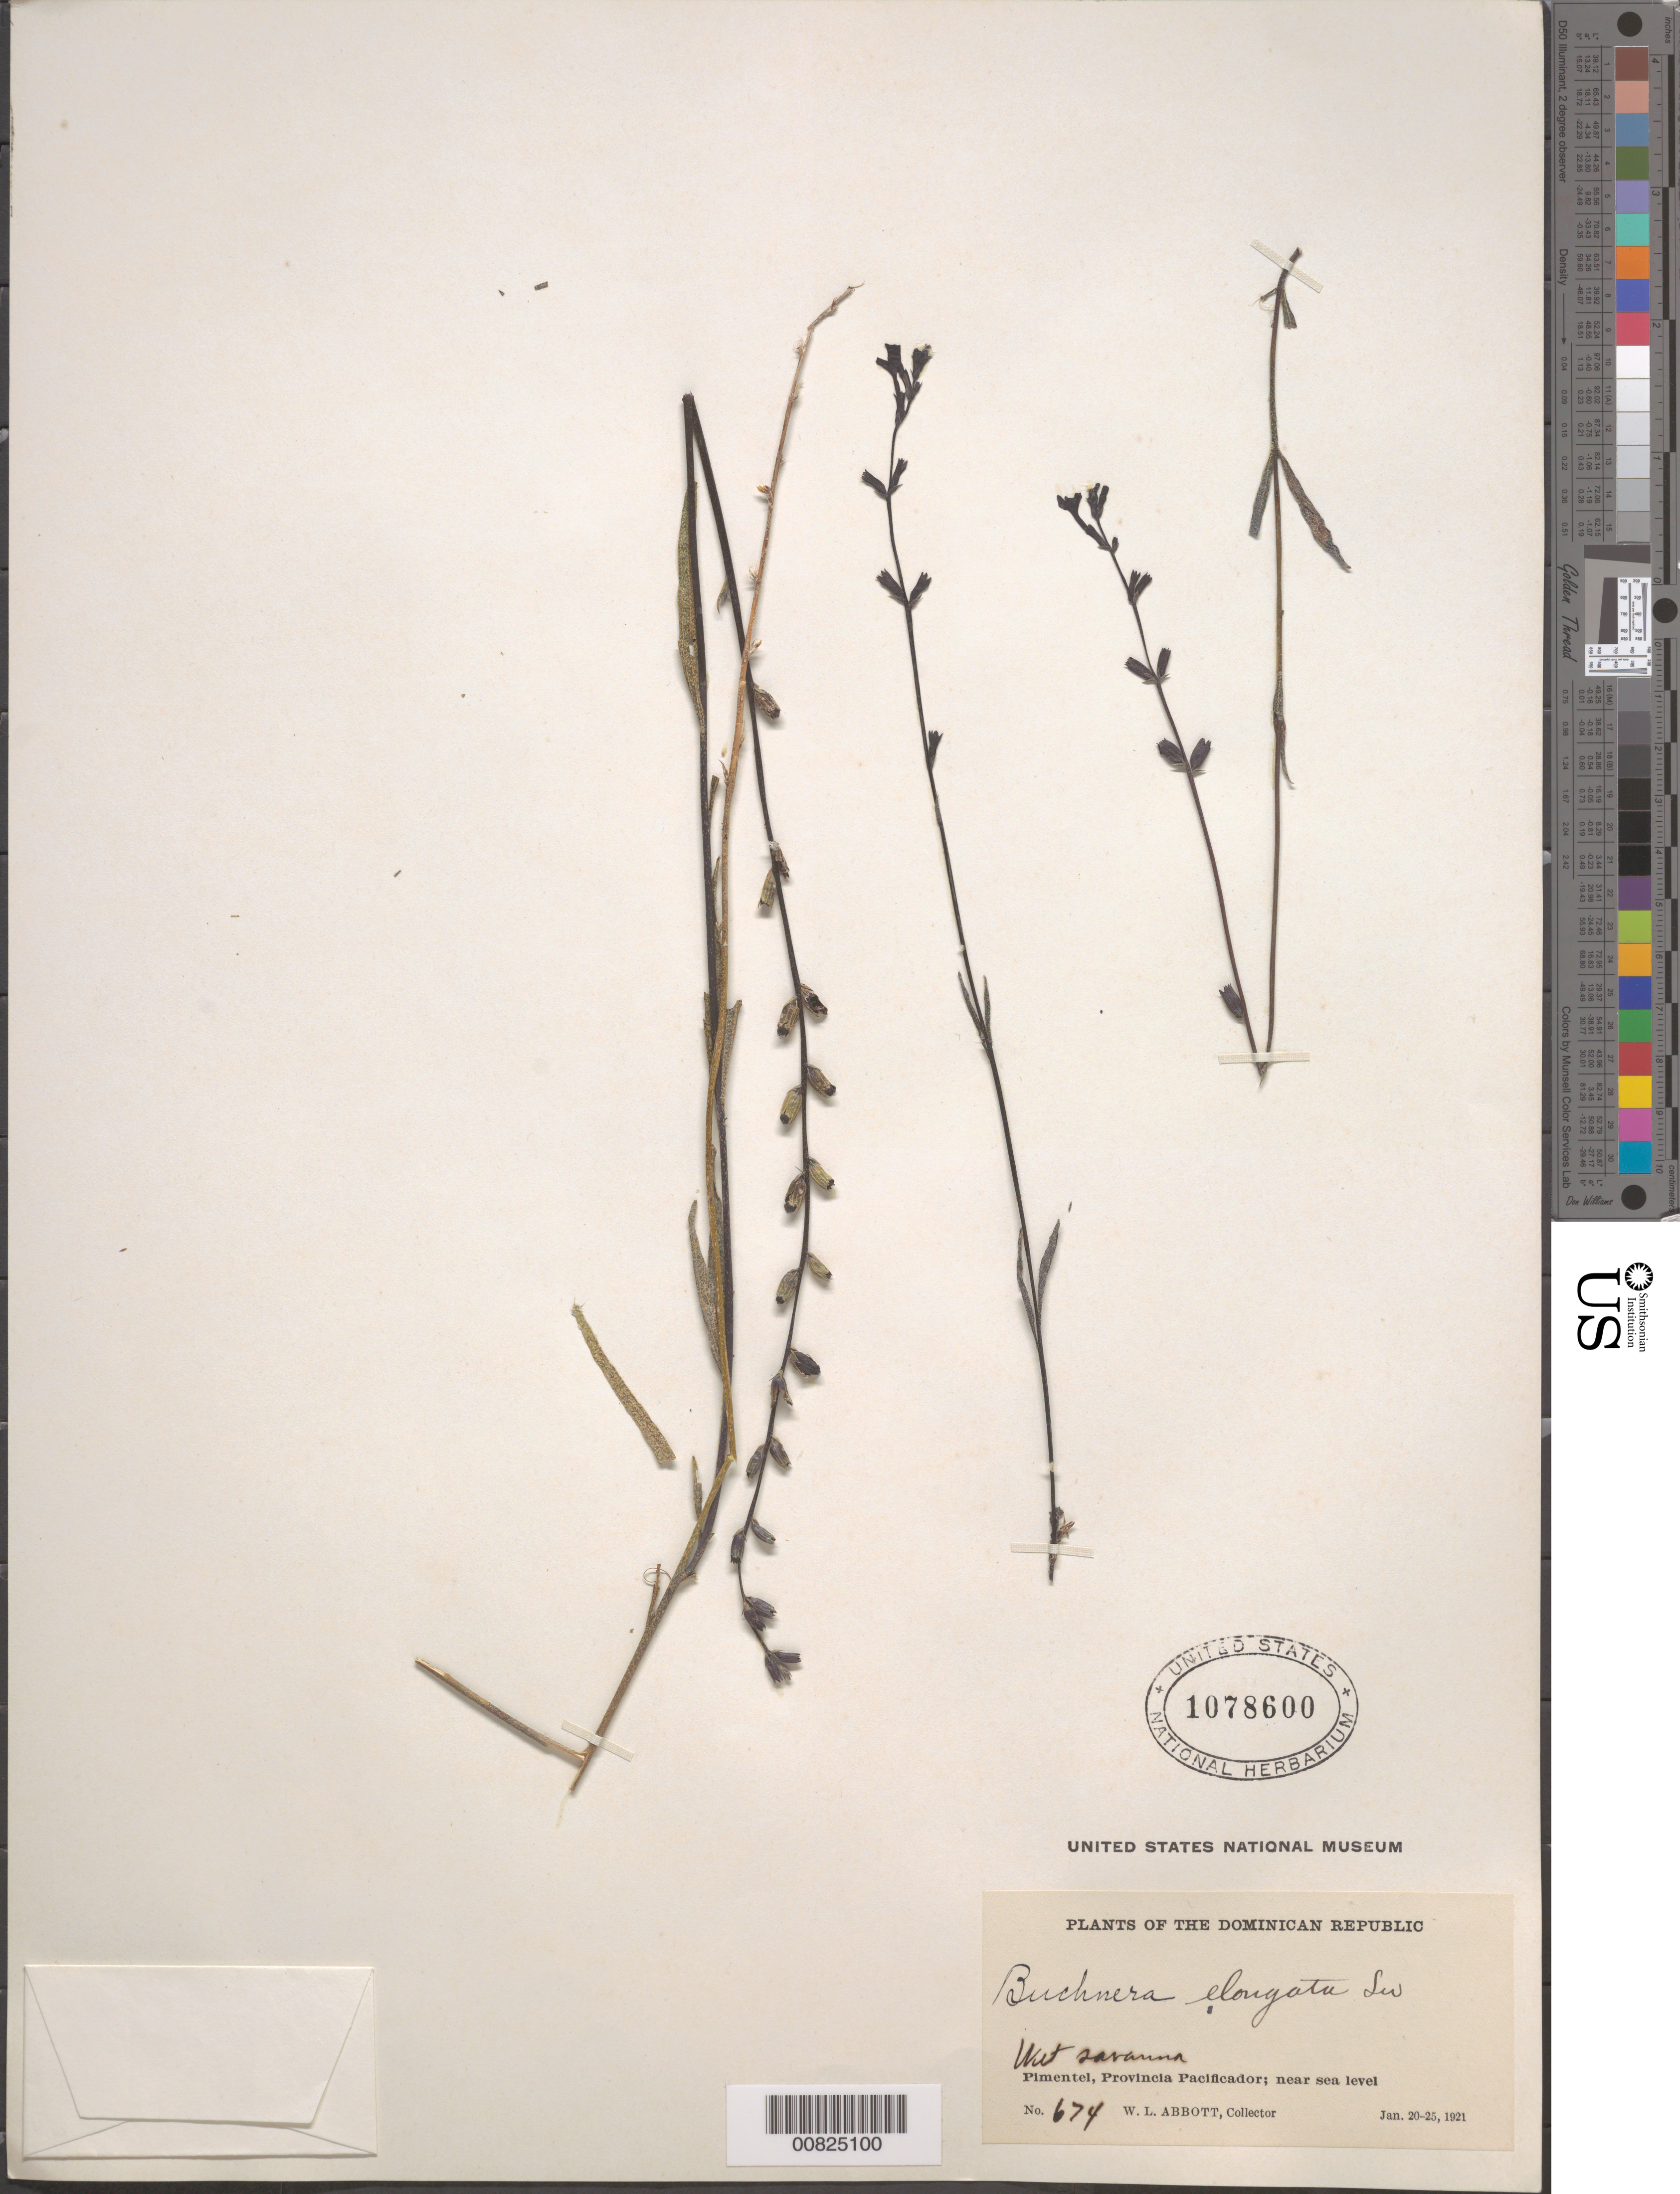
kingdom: Plantae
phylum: Tracheophyta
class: Magnoliopsida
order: Lamiales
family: Orobanchaceae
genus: Buchnera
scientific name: Buchnera longifolia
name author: Kunth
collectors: W. L. Abbott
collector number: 674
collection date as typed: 20 Jan 1921 to 25 Jan 1921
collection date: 1921-01-20/1921-01-25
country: Dominican Republic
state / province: Duarte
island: Hispaniola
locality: Pimentel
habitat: Wet savanna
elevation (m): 0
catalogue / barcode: US 1078600